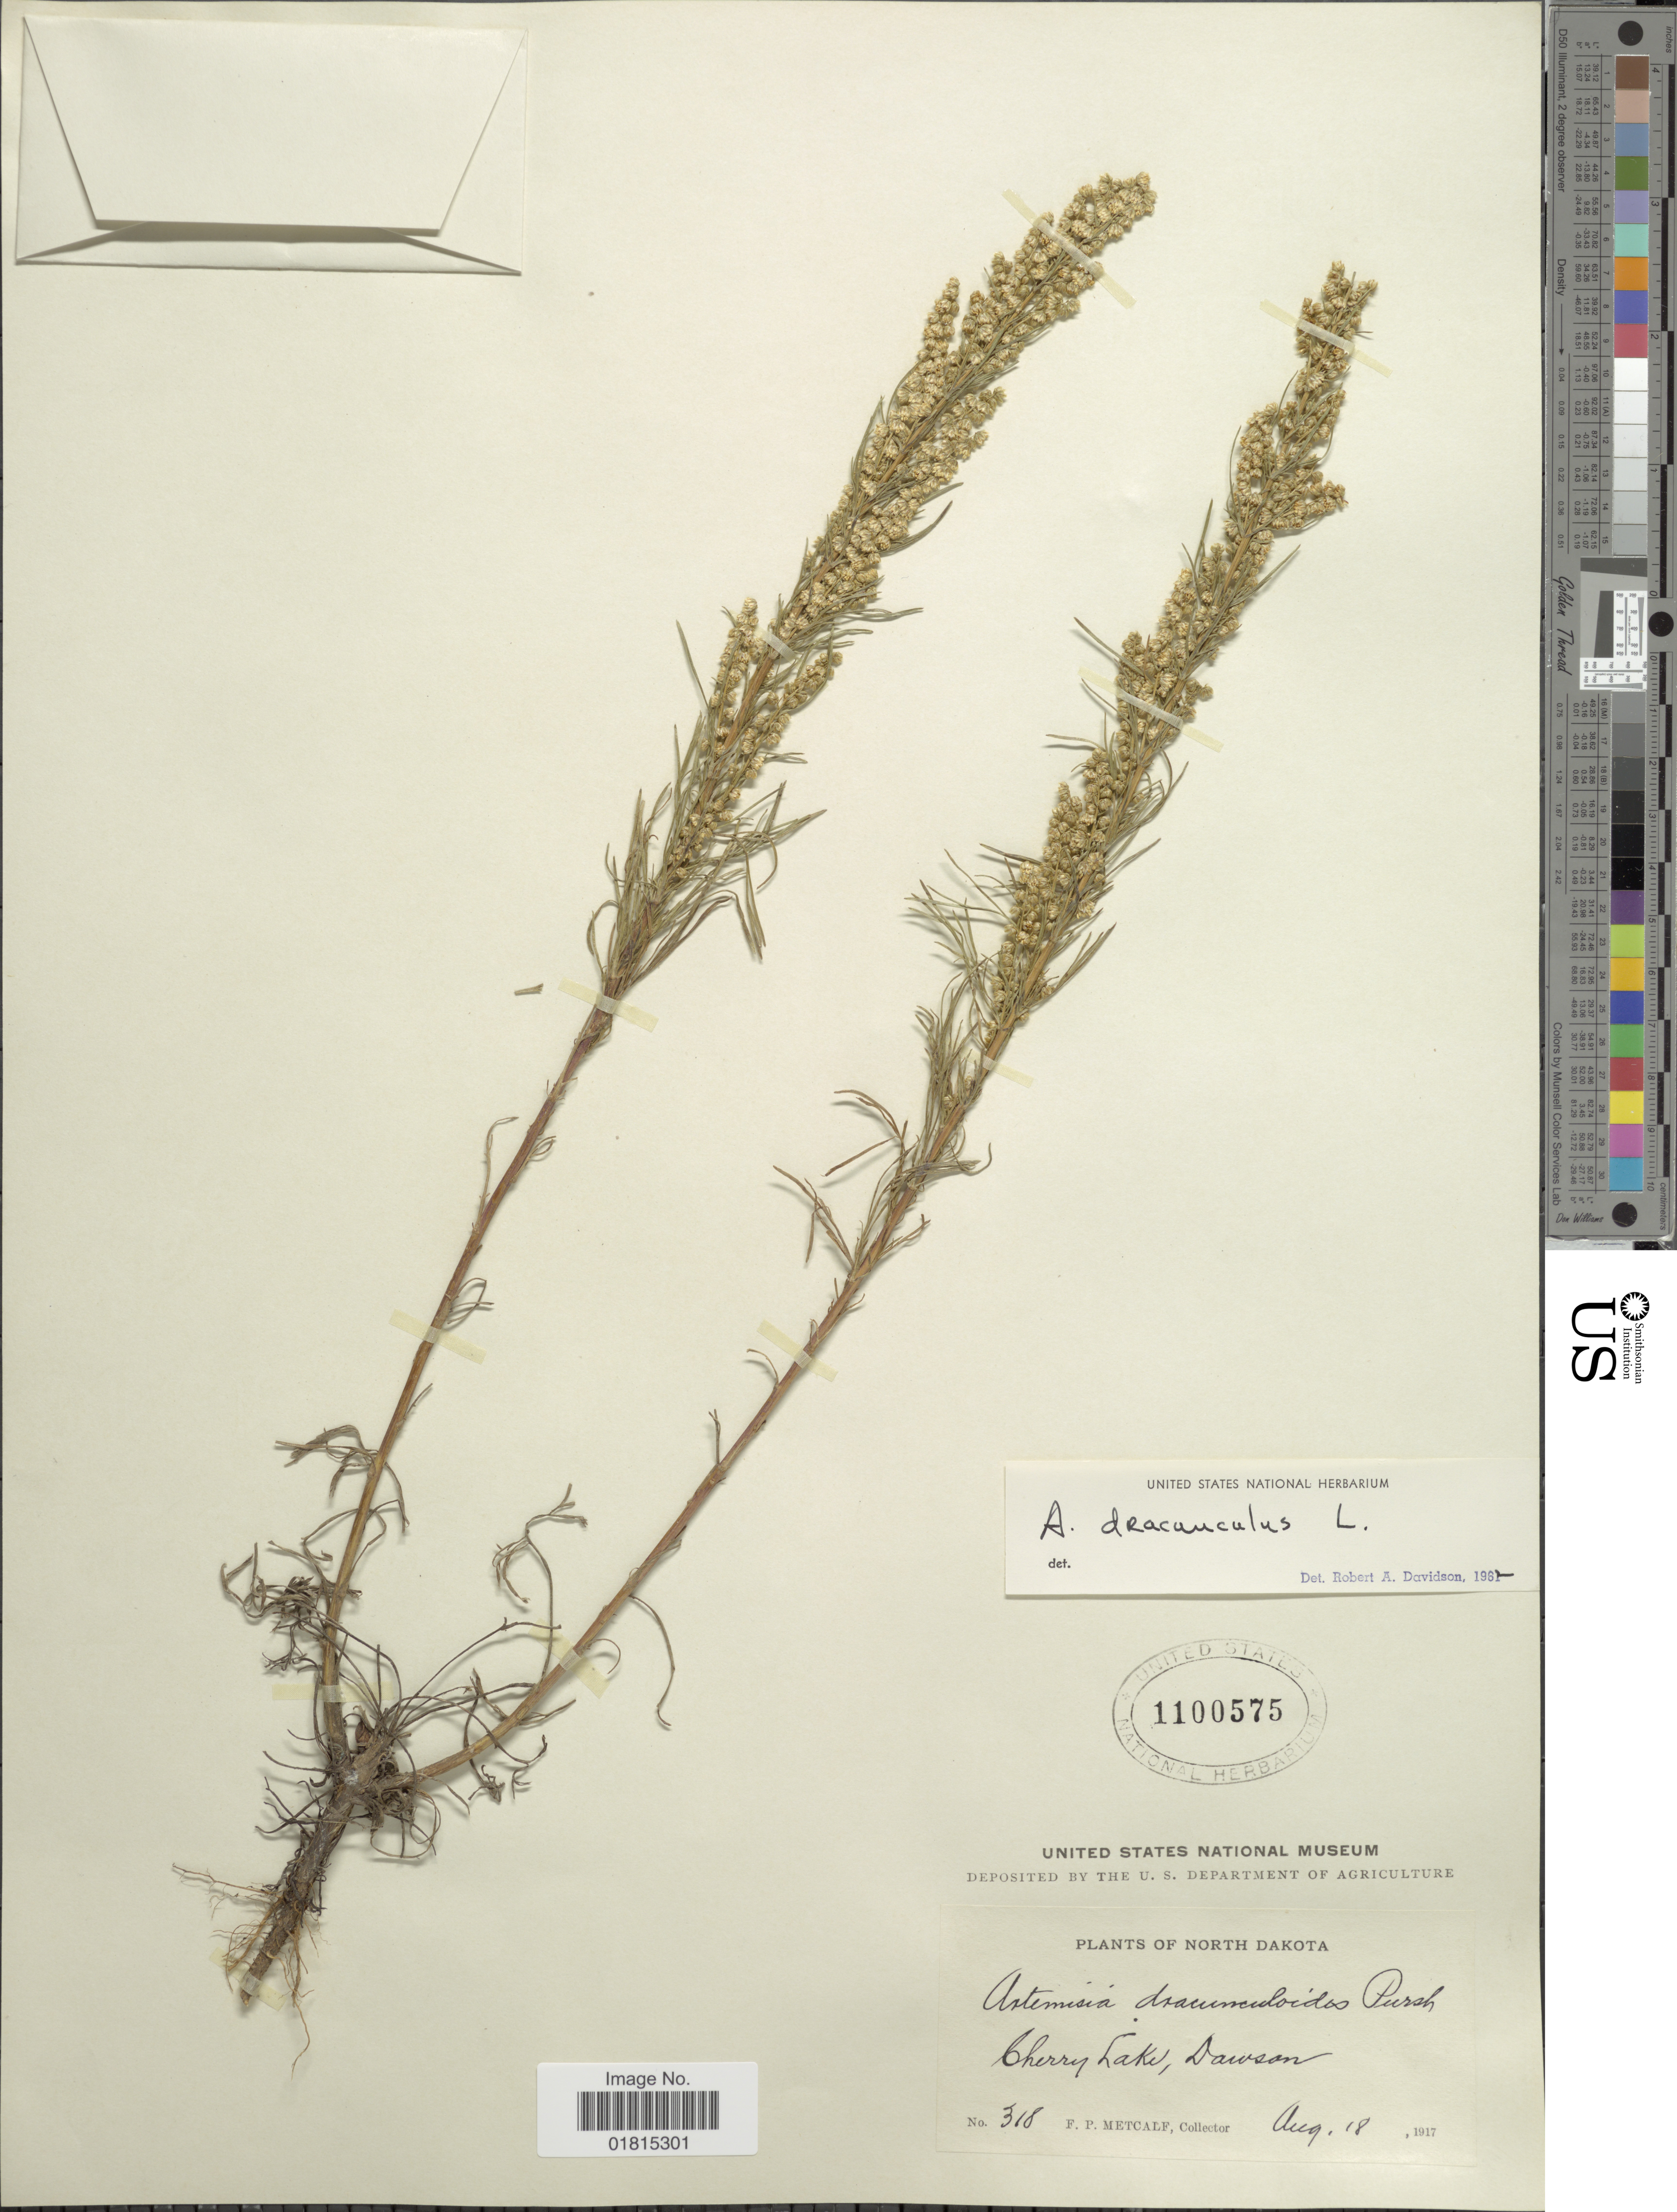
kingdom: Plantae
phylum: Tracheophyta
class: Magnoliopsida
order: Asterales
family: Asteraceae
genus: Artemisia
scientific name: Artemisia dracunculoides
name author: Pursh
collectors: F. Metcalf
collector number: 318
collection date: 1917-08-18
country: United States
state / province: North Dakota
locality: Cherry Lake, Dawson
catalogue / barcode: US 1100575